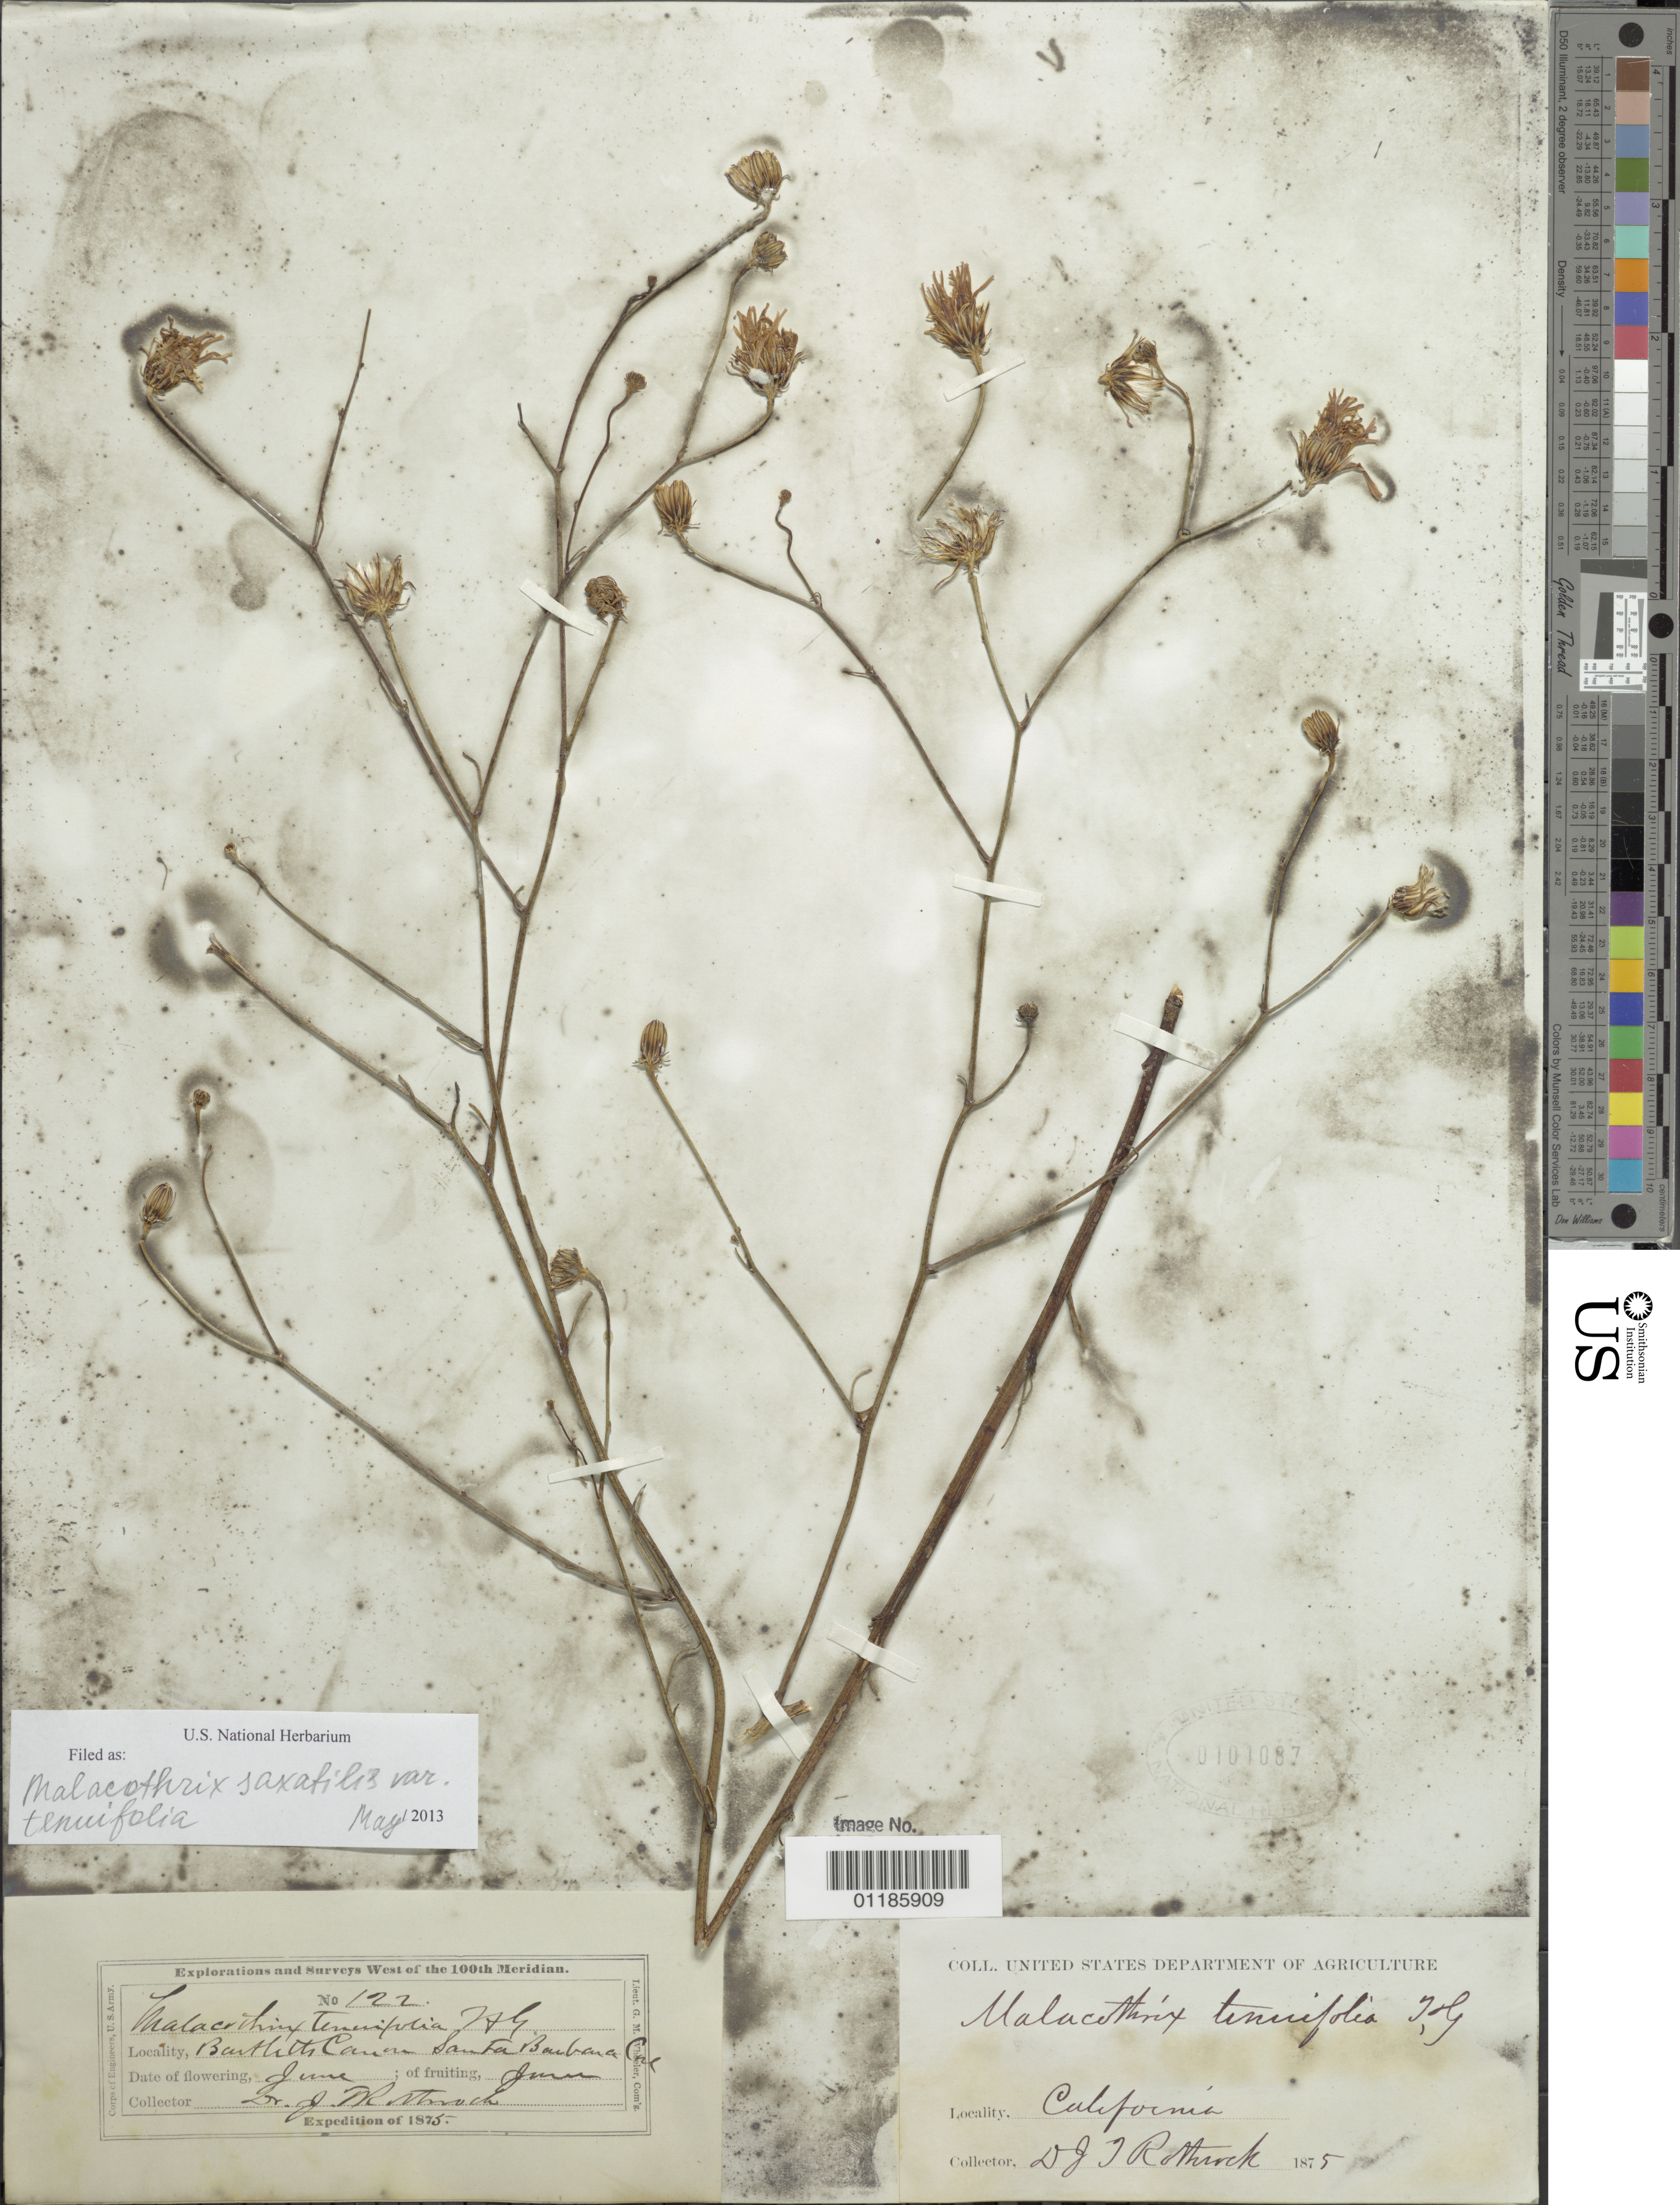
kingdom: Plantae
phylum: Tracheophyta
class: Magnoliopsida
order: Asterales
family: Asteraceae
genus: Malacothrix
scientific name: Malacothrix saxatilis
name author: Torr. & A. Gray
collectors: J. T. Rothrock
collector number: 122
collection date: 1875-06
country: United States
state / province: California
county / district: Santa Barbara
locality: Bartlett Canyon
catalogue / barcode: US 101087